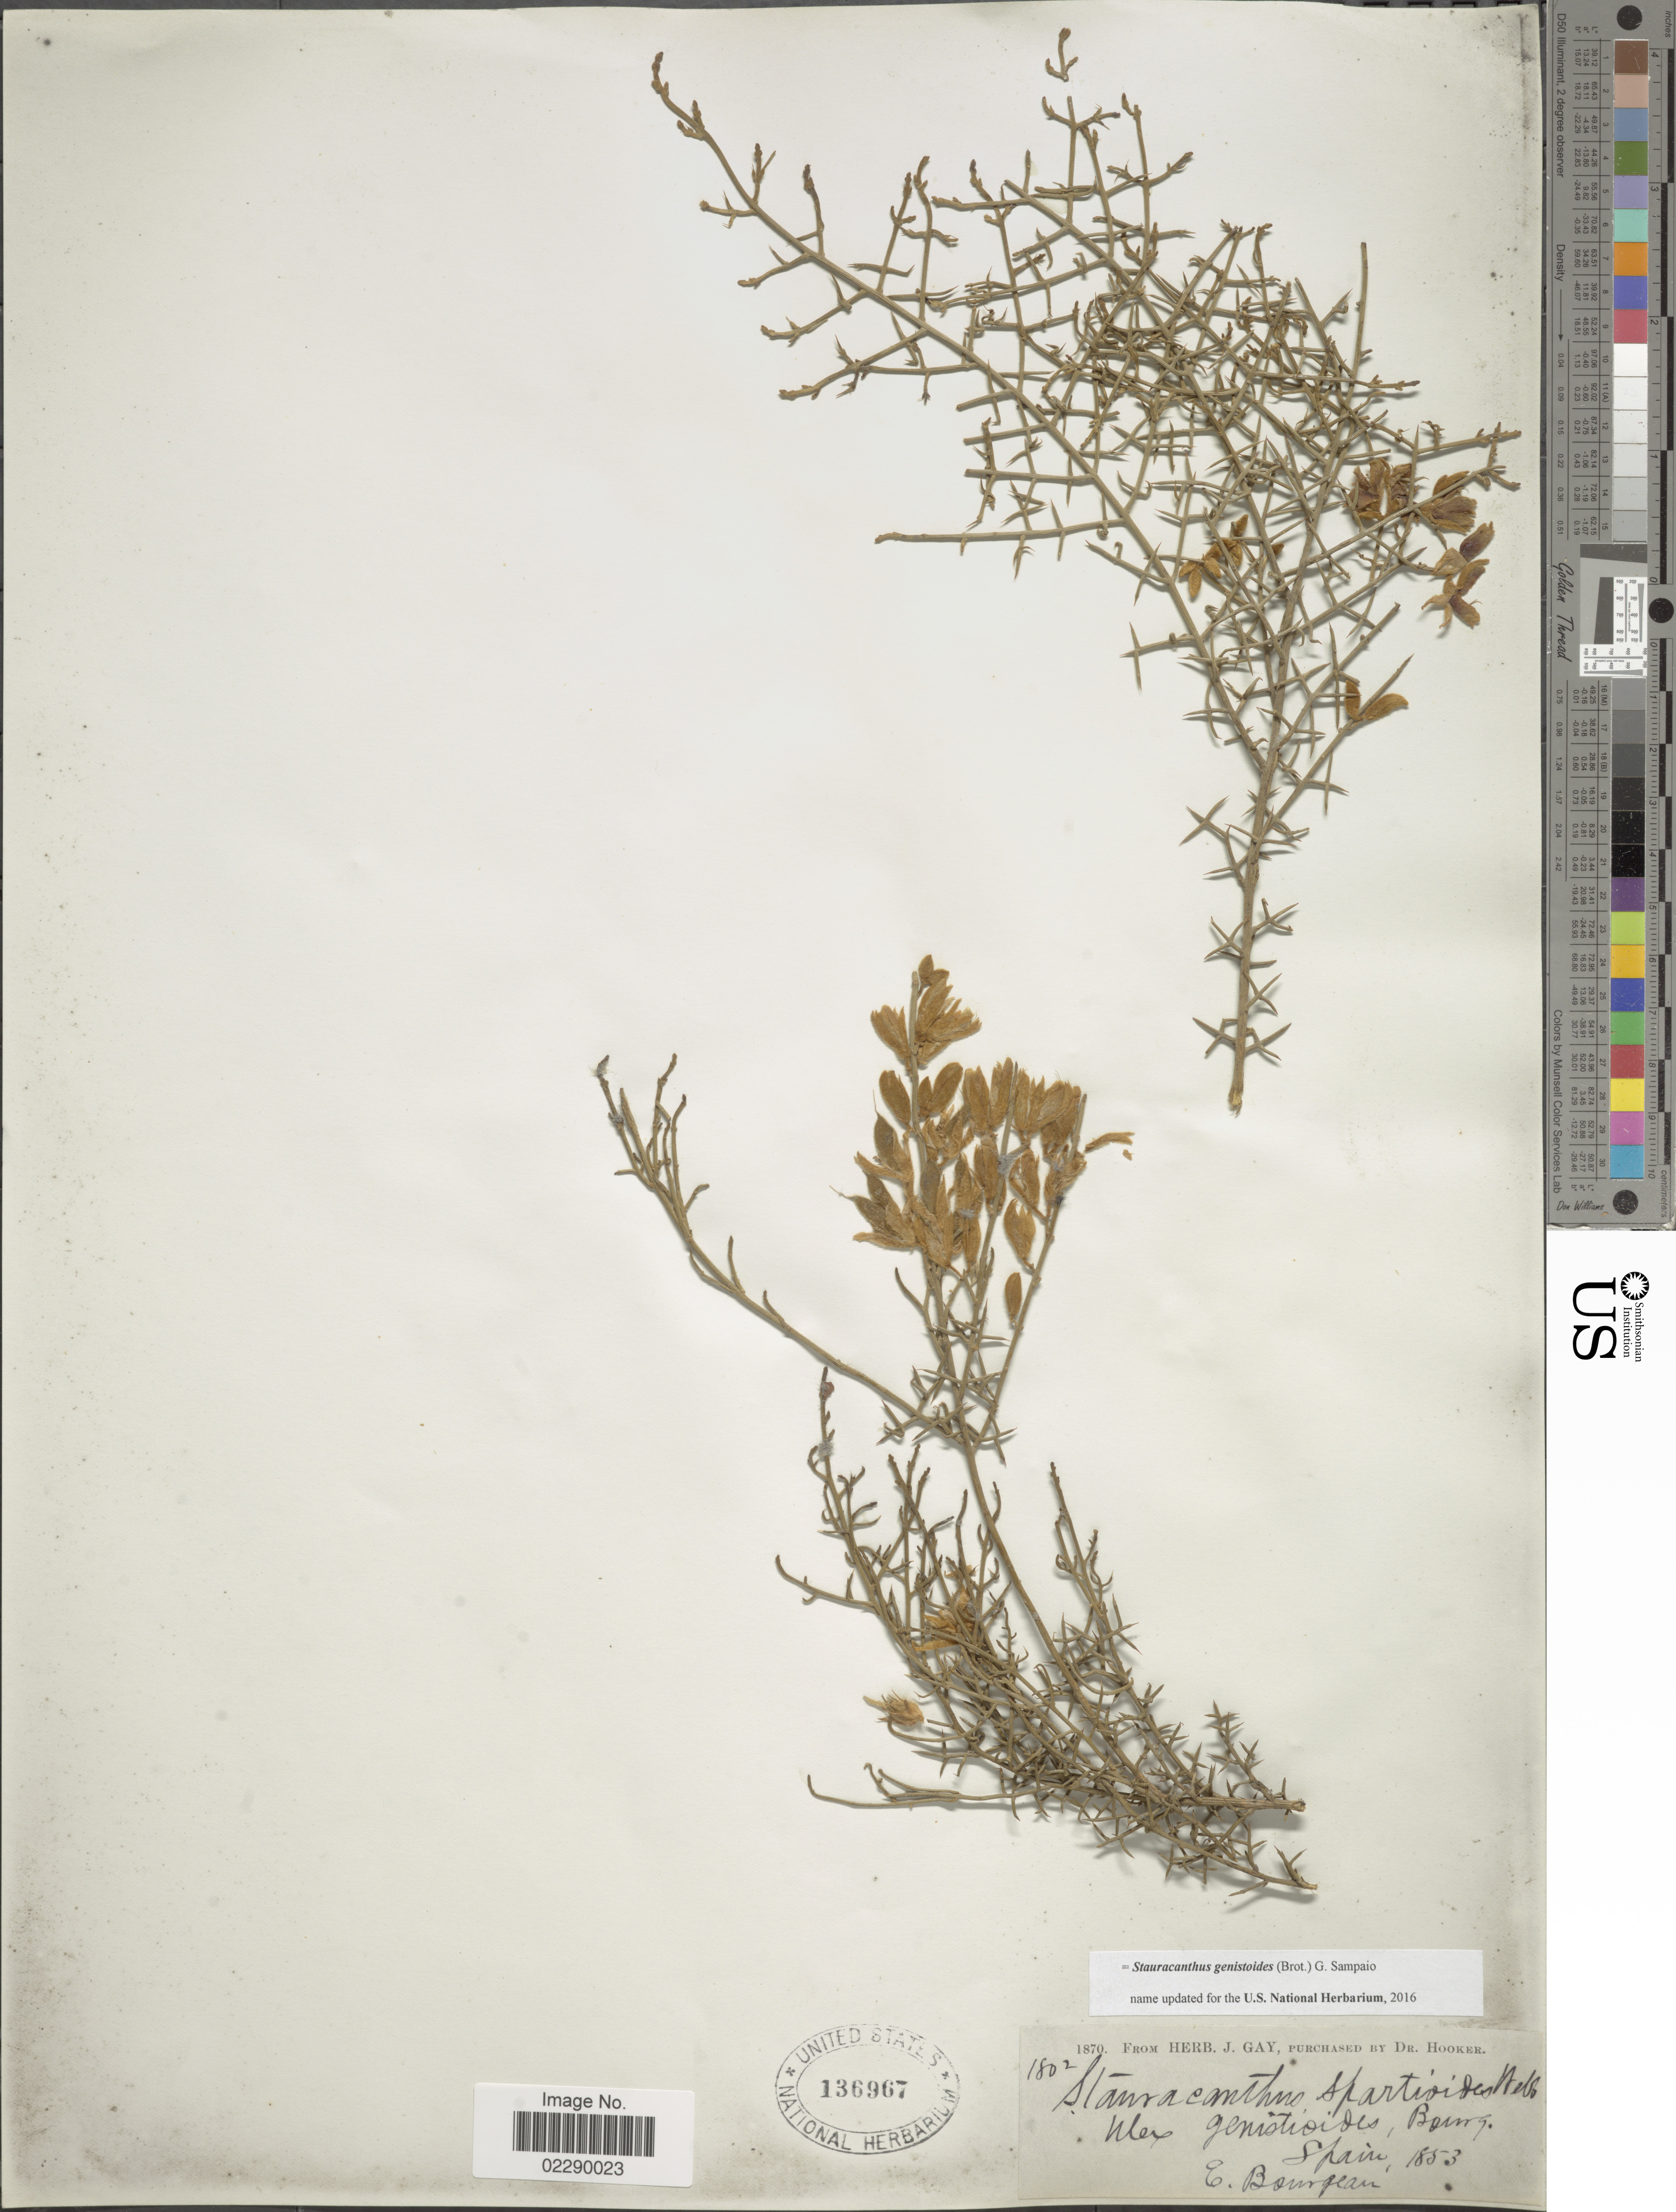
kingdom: Plantae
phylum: Tracheophyta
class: Magnoliopsida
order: Fabales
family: Fabaceae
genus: Stauracanthus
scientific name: Stauracanthus genistoides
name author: (Brot.) Samp.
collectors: E. Bourgeau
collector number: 1802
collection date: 1853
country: Spain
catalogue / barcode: US 136967